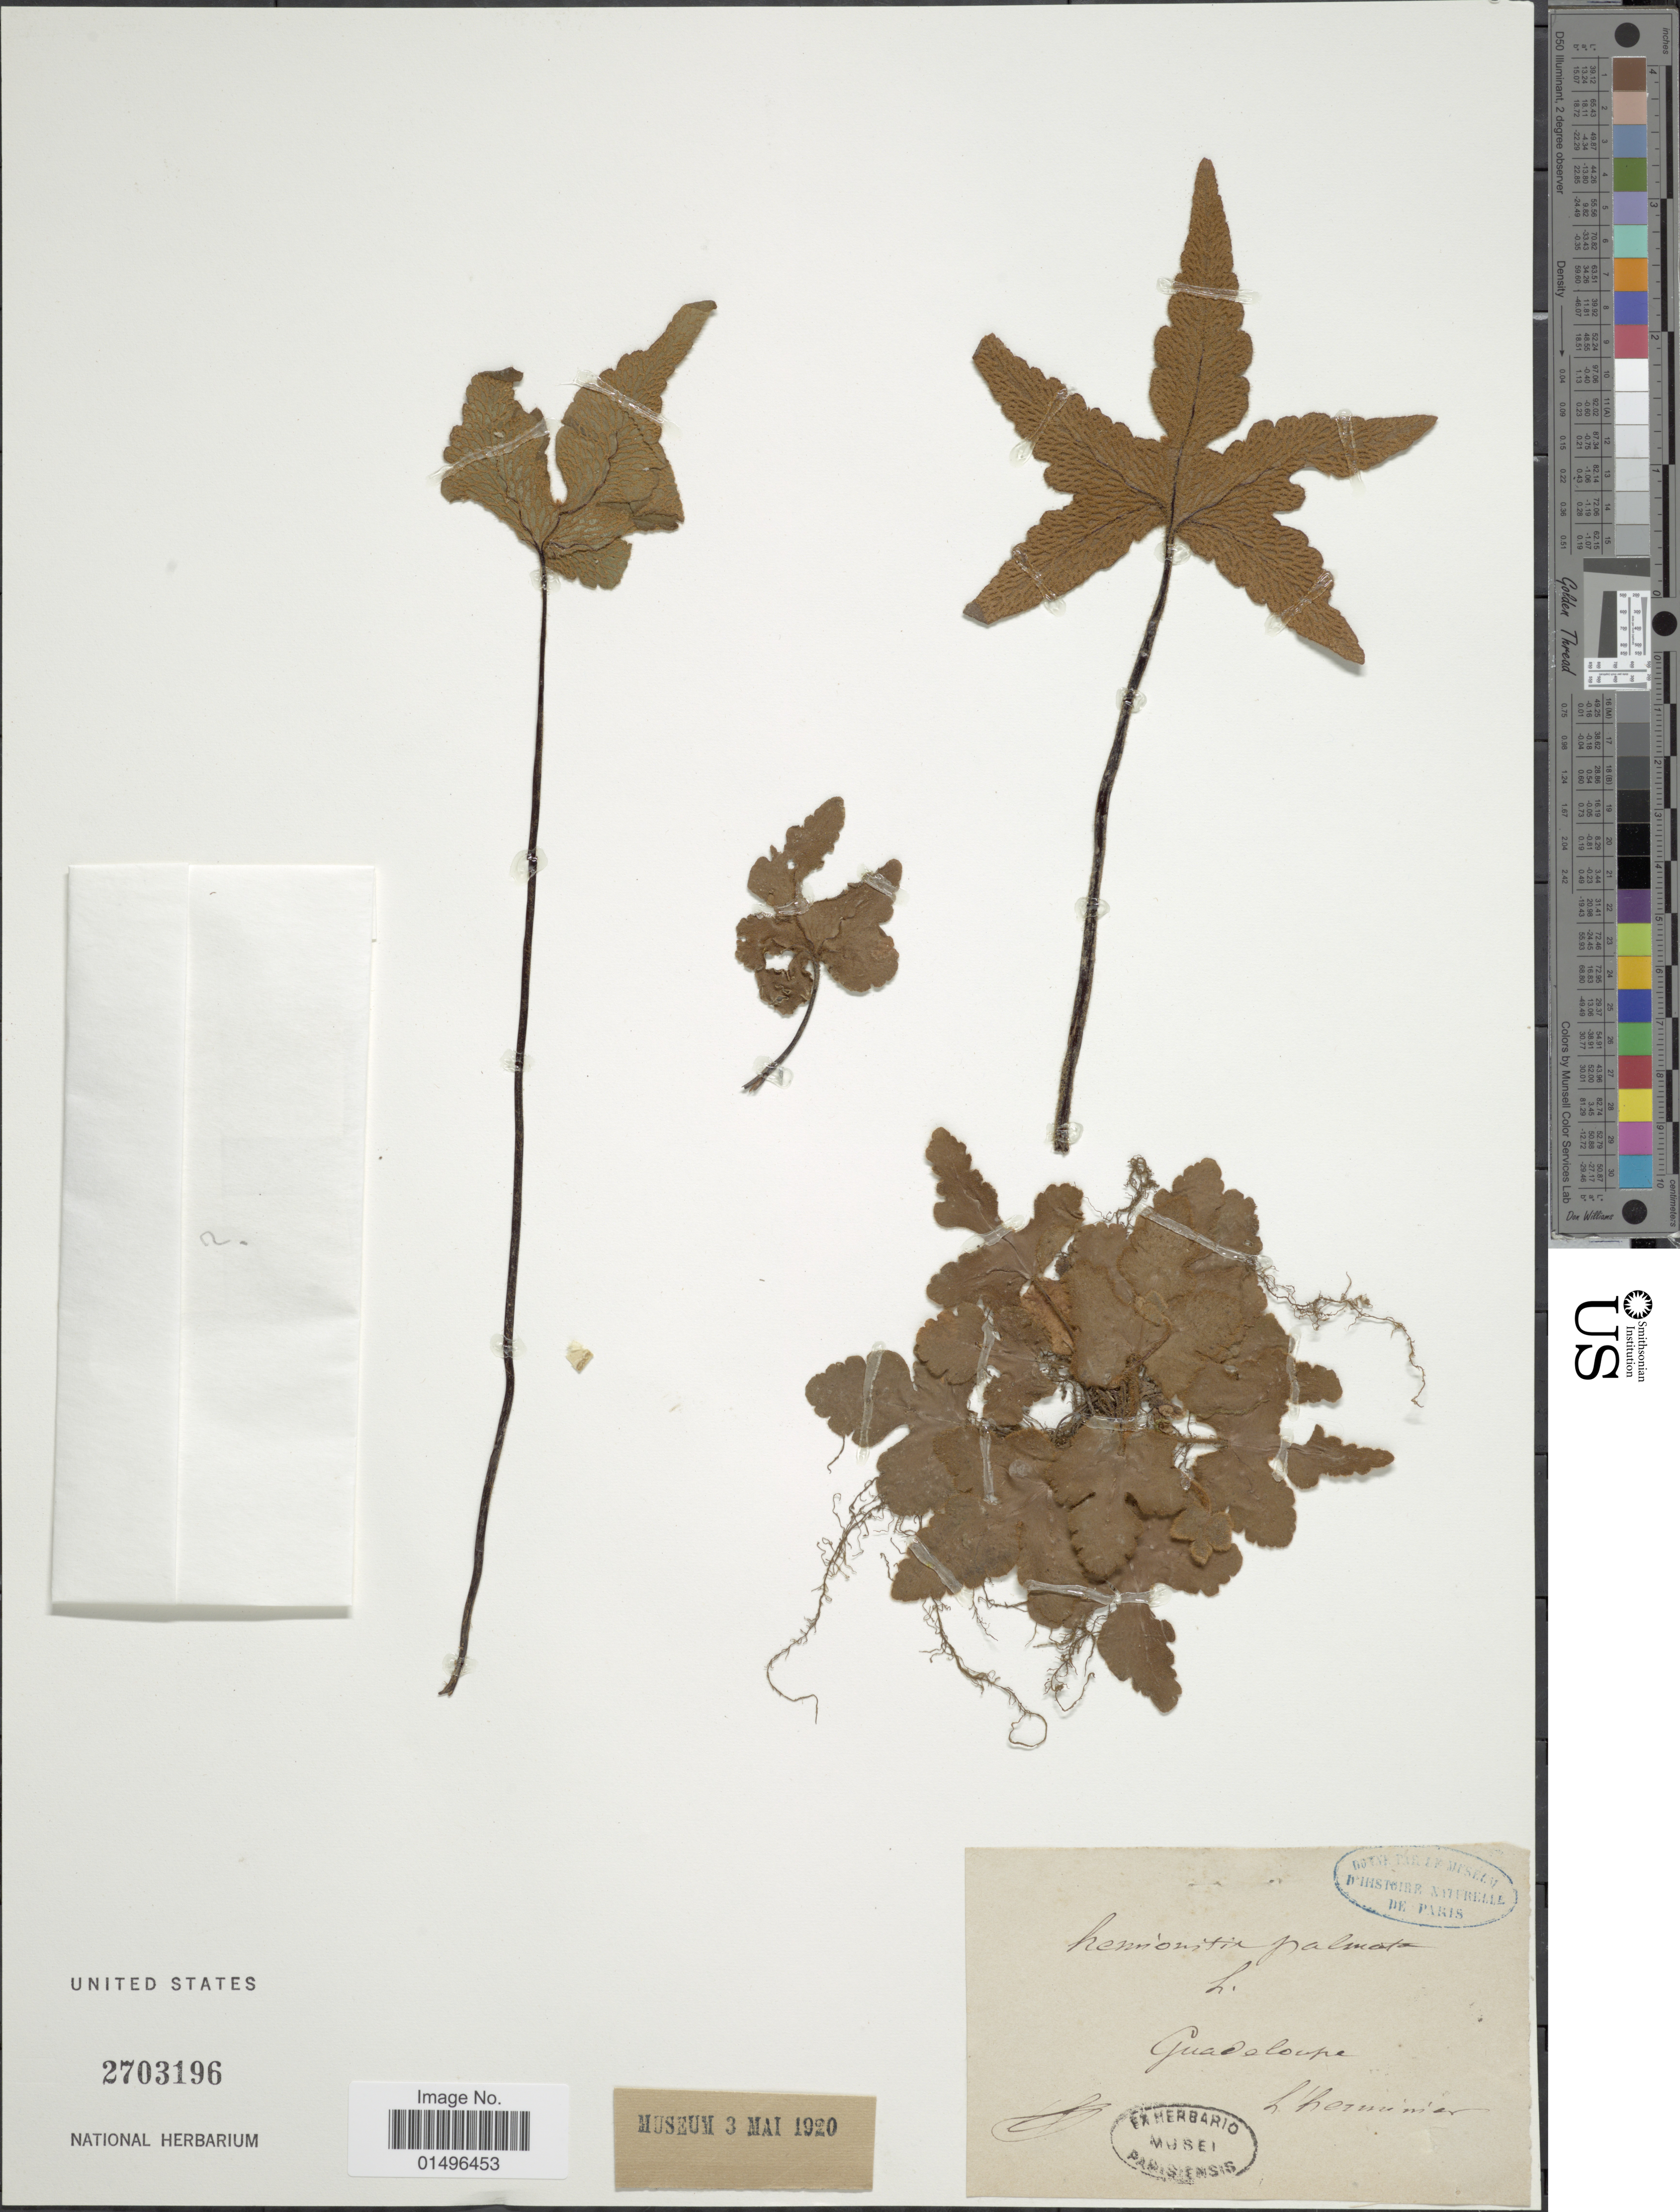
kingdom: Plantae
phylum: Tracheophyta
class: Polypodiopsida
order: Polypodiales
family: Pteridaceae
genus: Hemionitis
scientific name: Hemionitis palmata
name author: L.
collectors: F. L'Herminier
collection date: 1920-05-03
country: Guadeloupe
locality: Guadelope.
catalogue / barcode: US 2703196